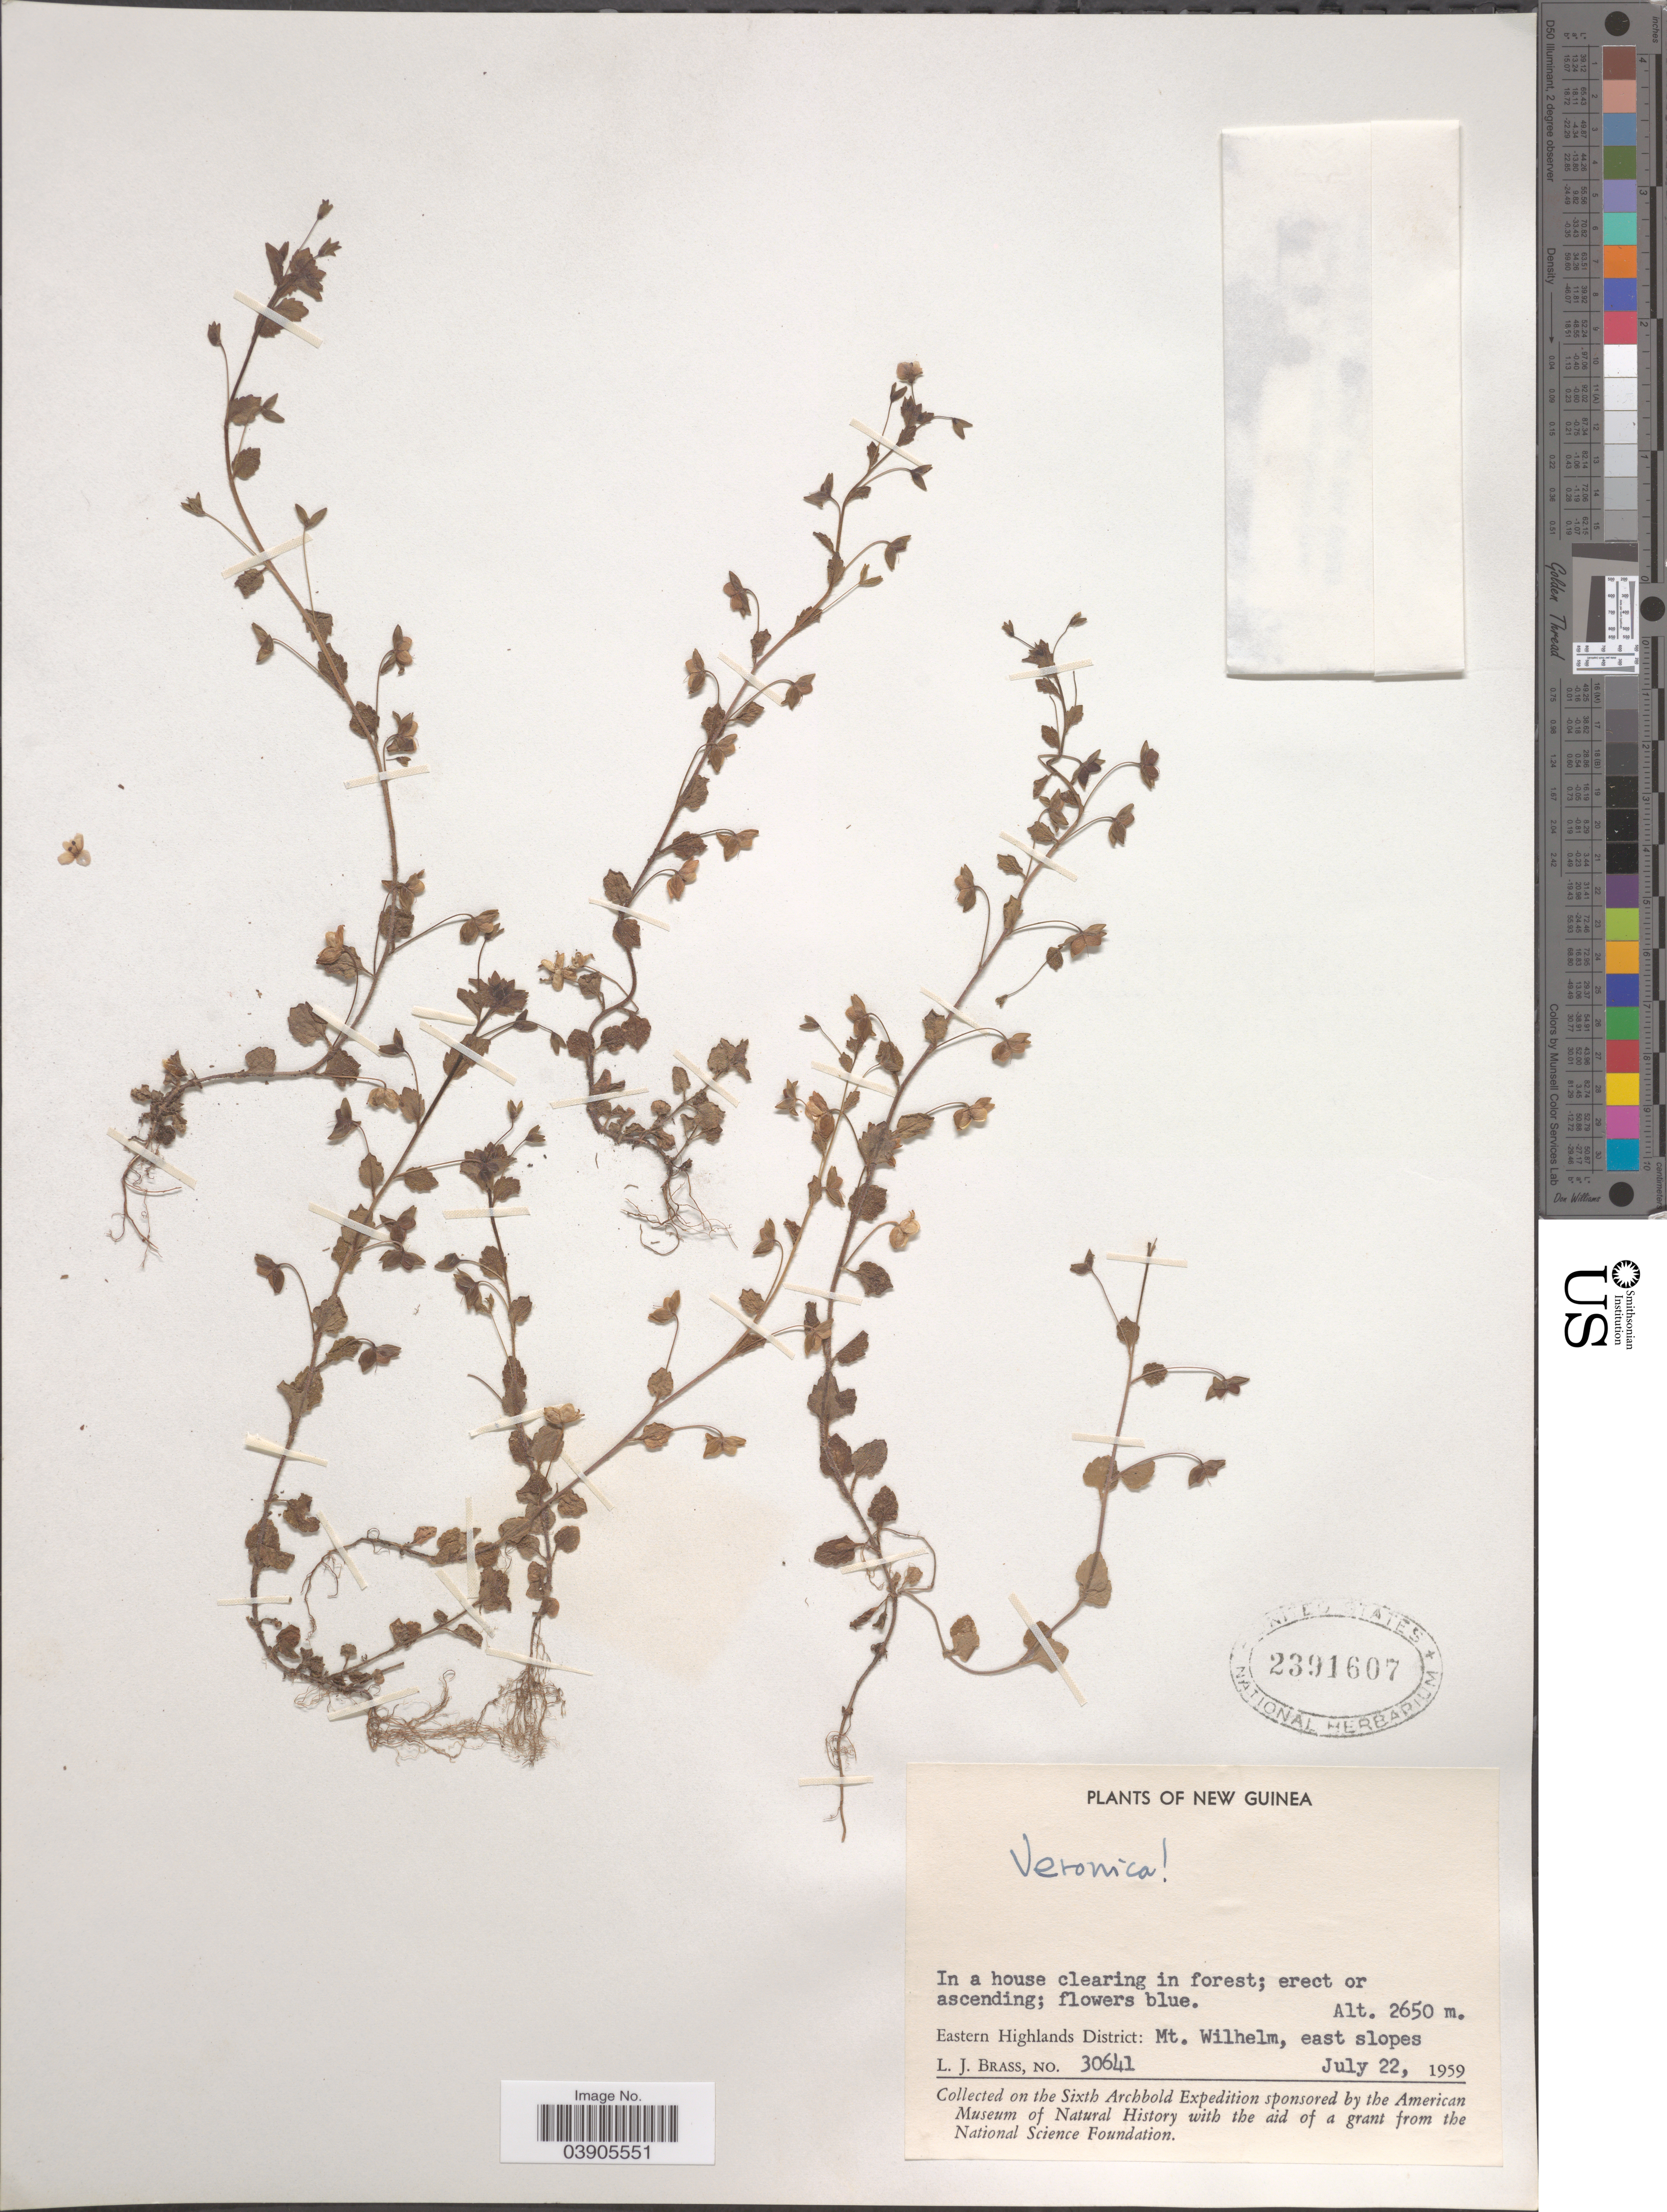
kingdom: Plantae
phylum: Tracheophyta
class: Magnoliopsida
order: Lamiales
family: Plantaginaceae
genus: Veronica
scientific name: Veronica persica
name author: Poir.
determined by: Albach, Dirk C.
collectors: L. J. Brass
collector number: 30641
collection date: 1959-07-22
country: Papua New Guinea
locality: New Guinea. Eastern Highlands District: Mt. Wilhelm, east slopes.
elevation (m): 2650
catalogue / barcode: US 2391607